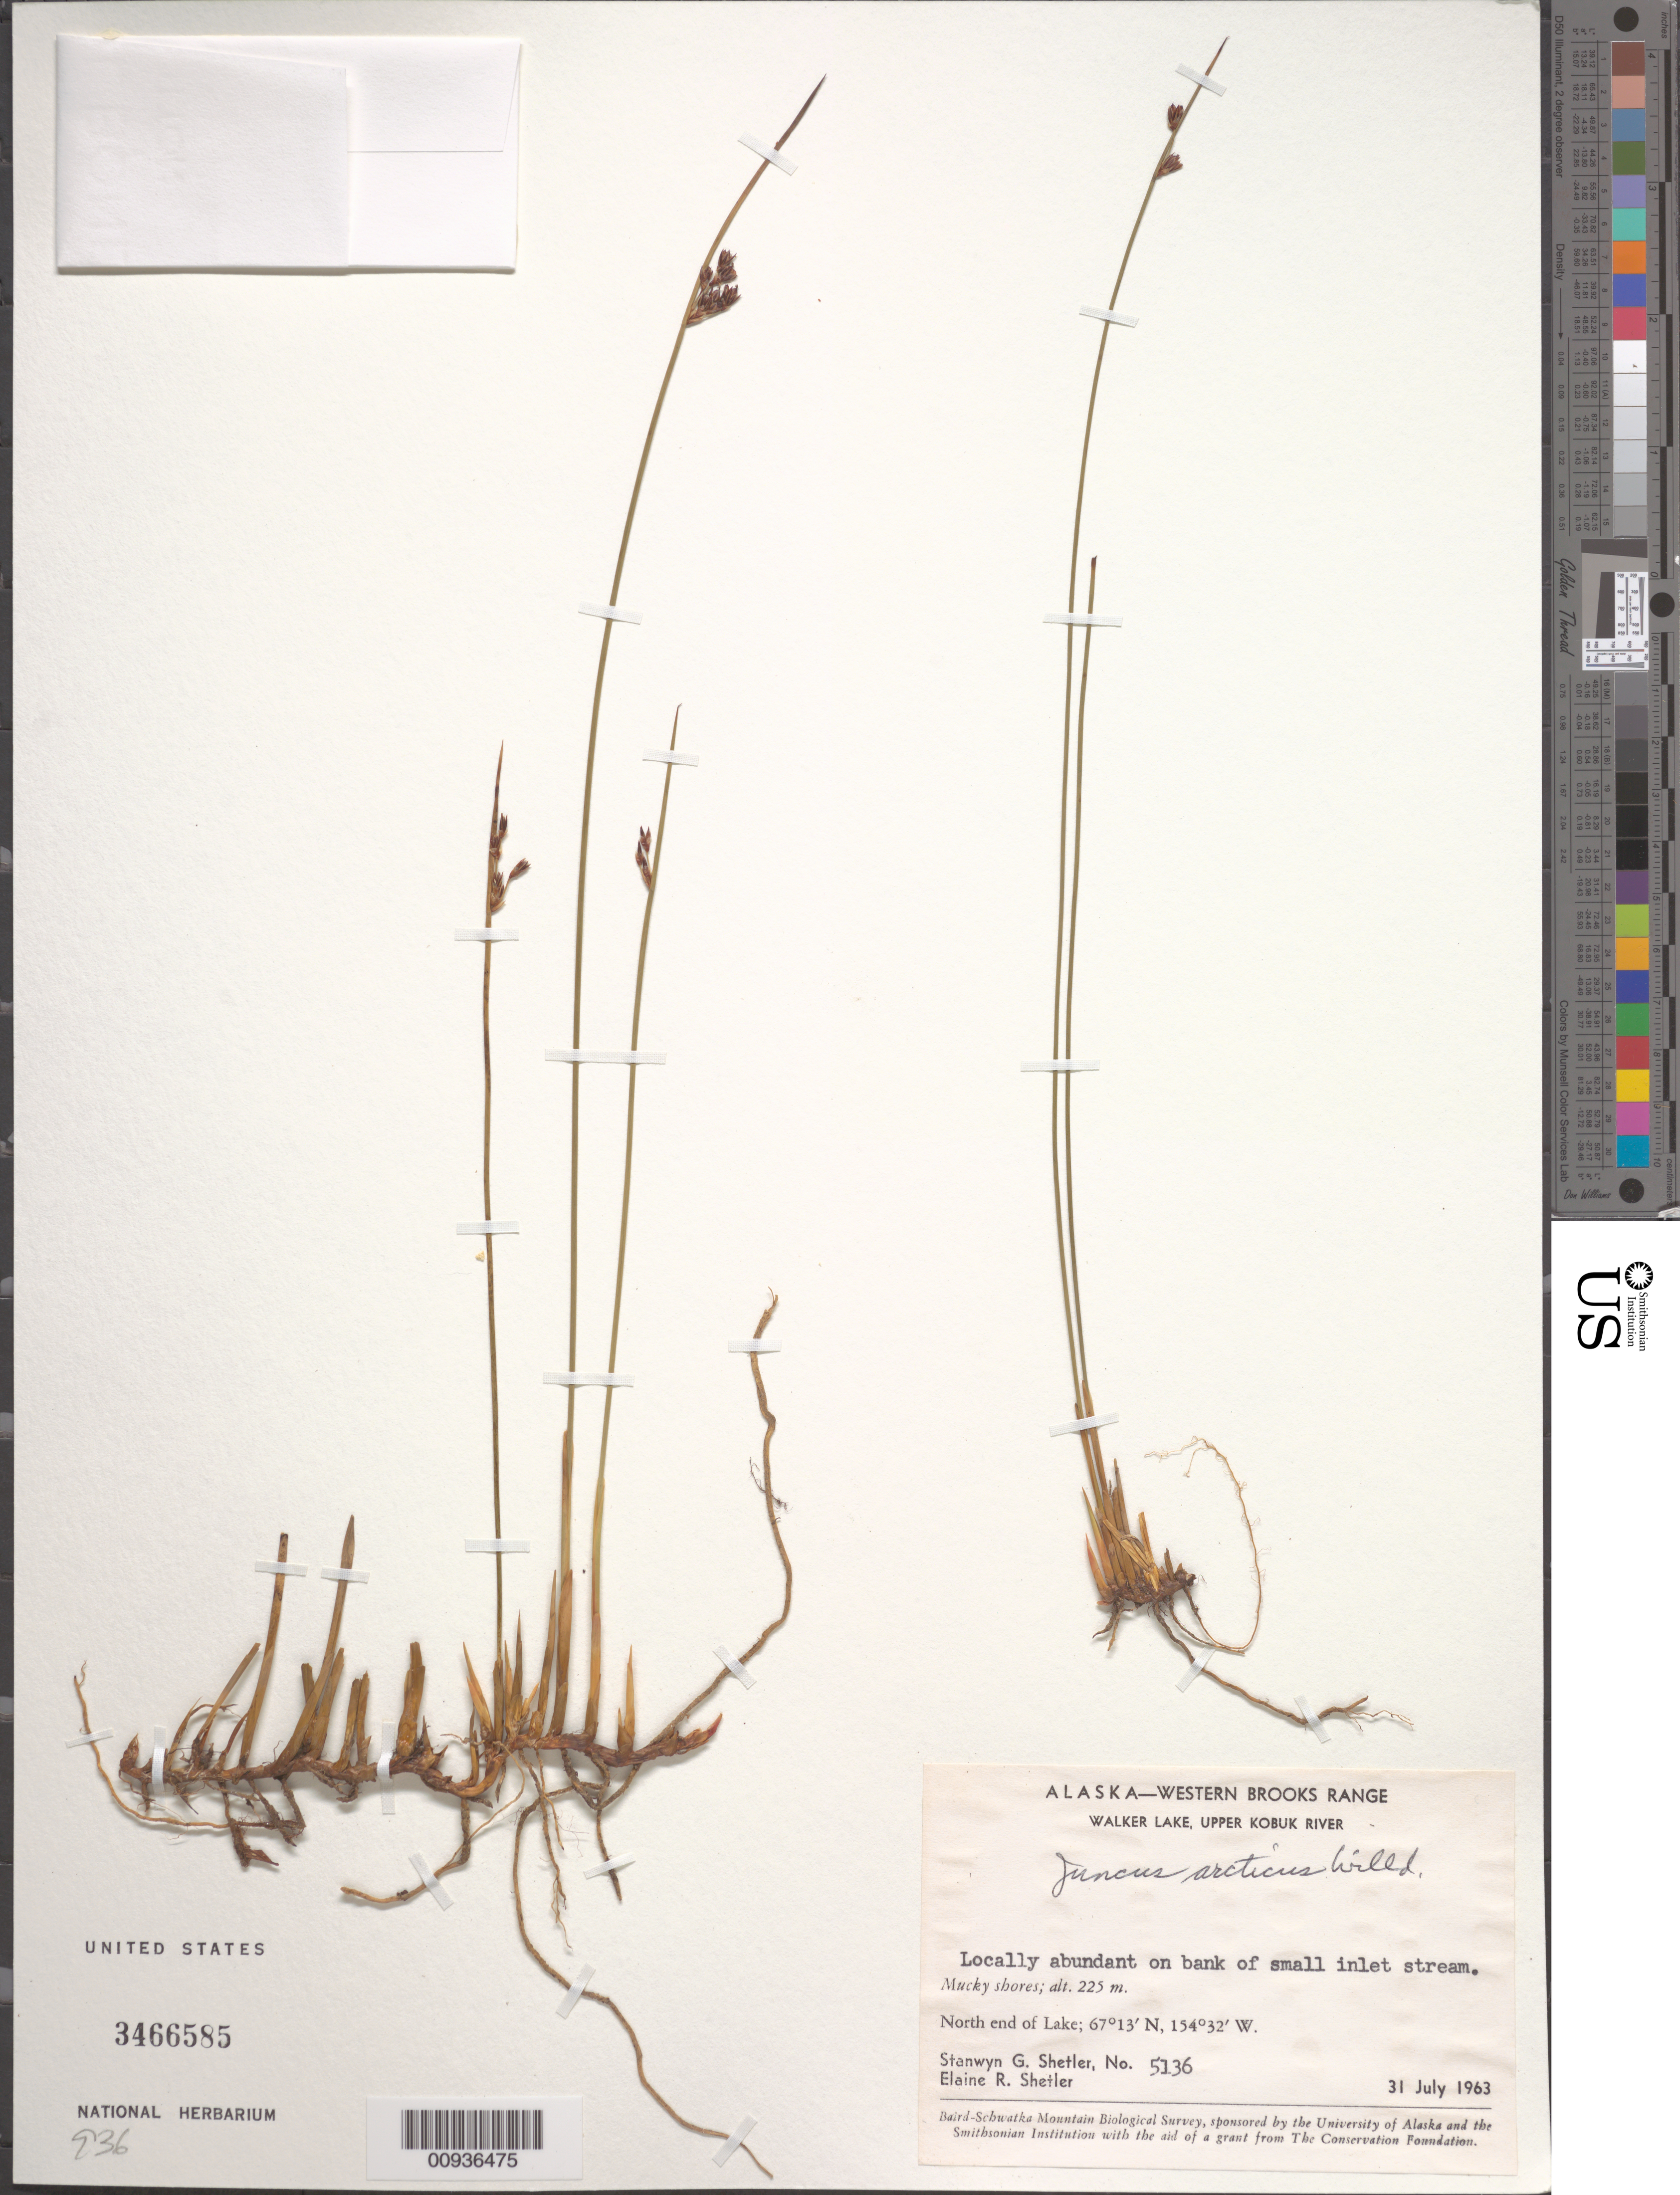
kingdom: Plantae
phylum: Tracheophyta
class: Liliopsida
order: Poales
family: Juncaceae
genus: Juncus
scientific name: Juncus arcticus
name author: Willd.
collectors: S. Shetler & E. R. Shetler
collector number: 5136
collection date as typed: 31 Jul 1963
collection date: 1963-07-31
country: United States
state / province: Alaska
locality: North end of Walker Lake. Western Brooks Range, Upper Kobuk River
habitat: On bank of small inlet stream, mucky shores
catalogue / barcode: US 3466585